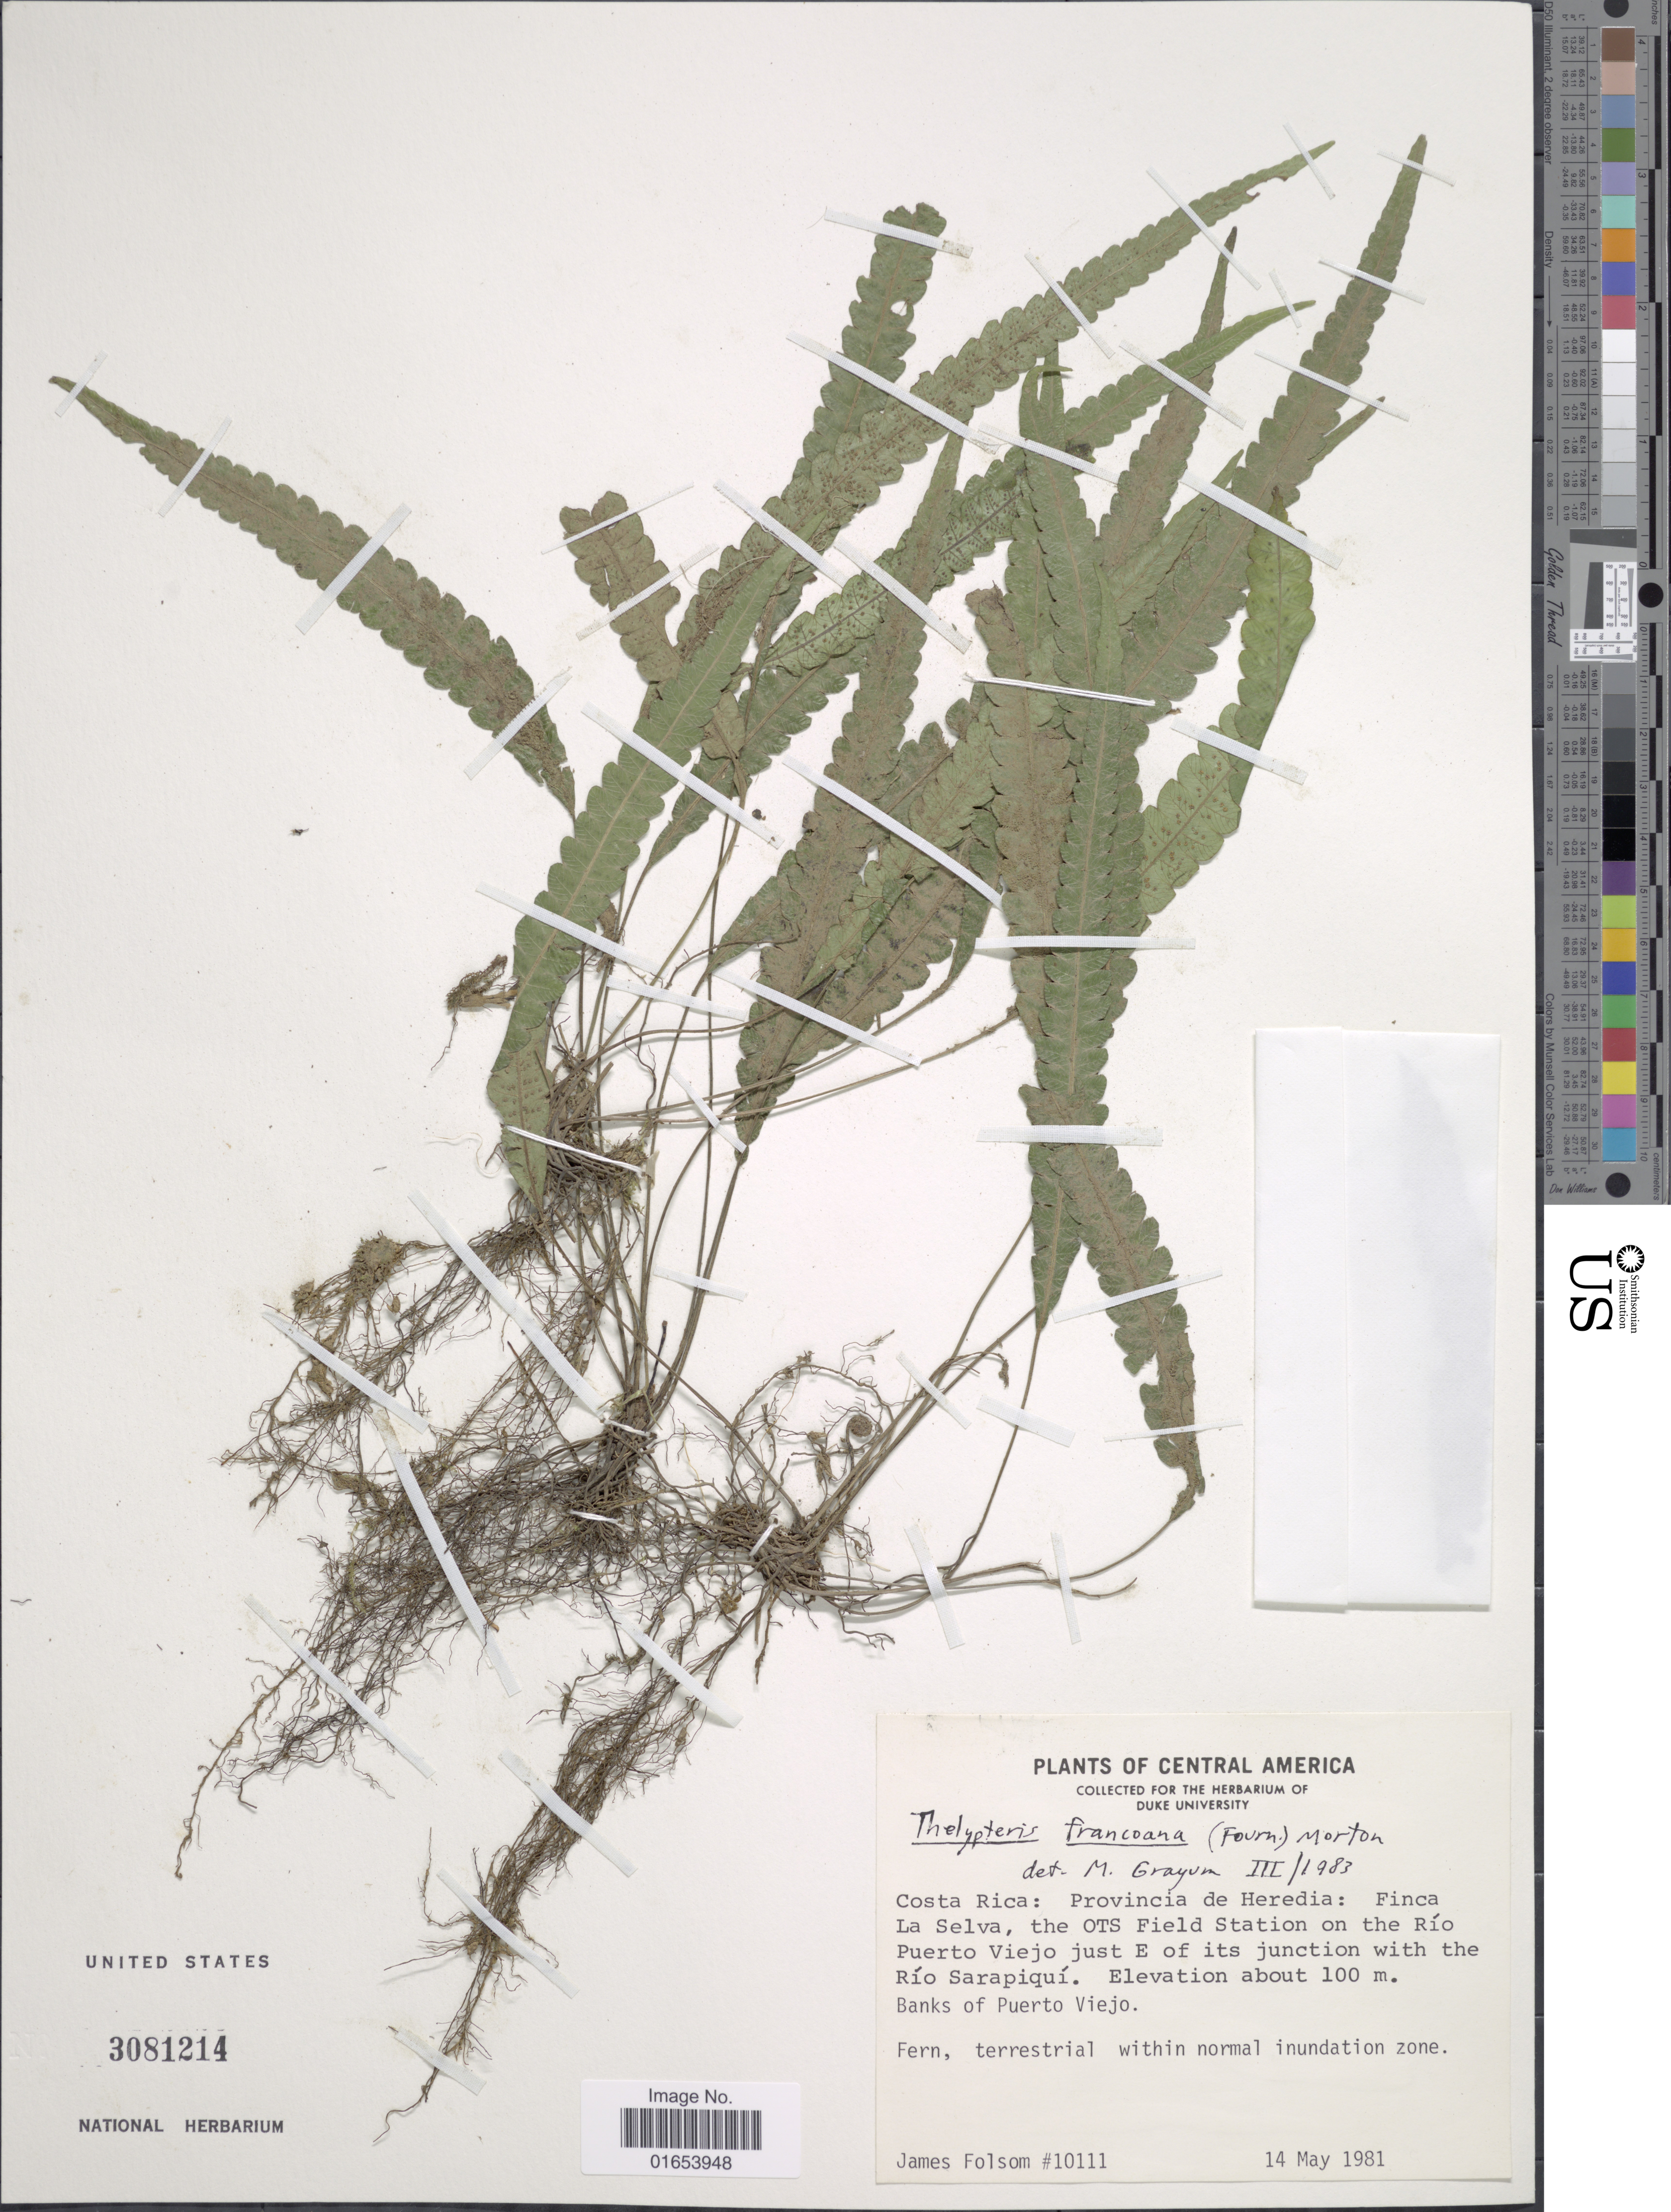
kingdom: Plantae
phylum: Tracheophyta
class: Polypodiopsida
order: Polypodiales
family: Thelypteridaceae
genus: Goniopteris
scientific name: Goniopteris francoana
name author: (E. Fourn.) Á. Löve & D. Löve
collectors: J. P. Folsom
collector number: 10111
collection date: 1981-05-14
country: Costa Rica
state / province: Heredia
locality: Costa Rica: Provincia de Heredia: Finca La selva, the OTS Field Station on the Rio Puerto Viejo just E of its junction with the Rio Sarapiqui, Banks of Puerto Viejo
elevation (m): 100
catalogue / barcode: US 3081214